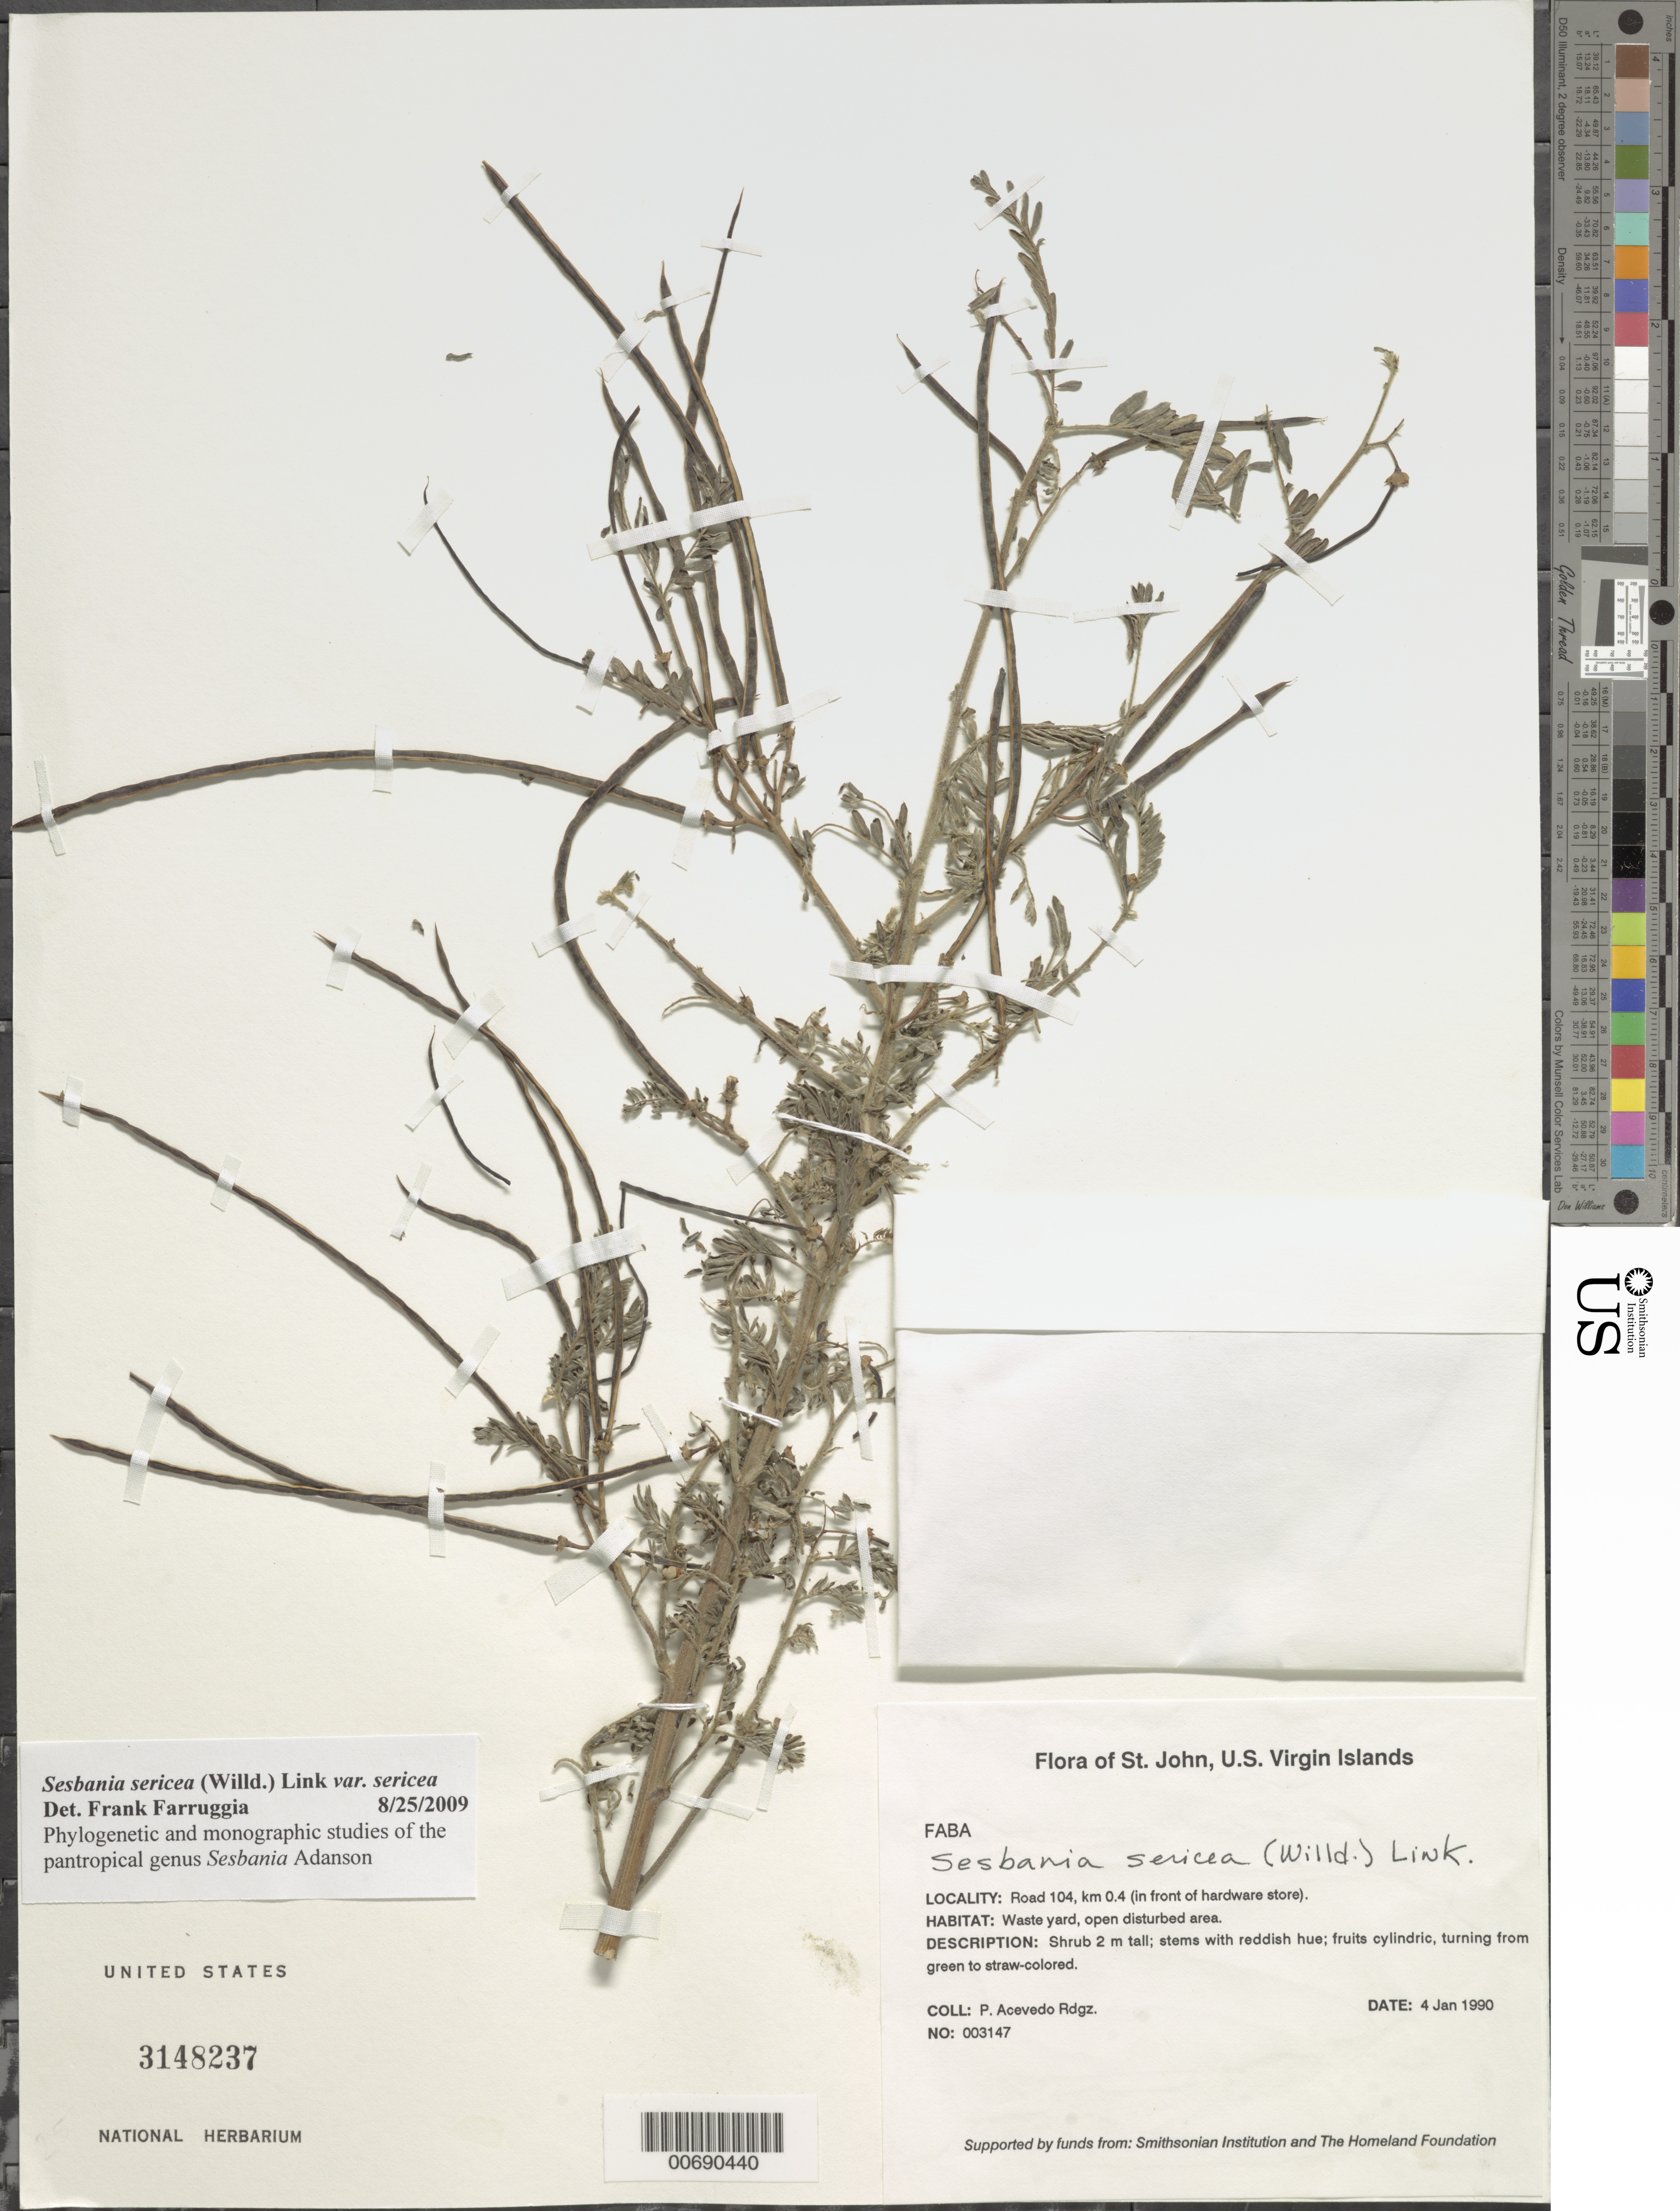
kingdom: Plantae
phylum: Tracheophyta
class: Magnoliopsida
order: Fabales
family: Fabaceae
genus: Sesbania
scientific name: Sesbania sericea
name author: (Willd.) Link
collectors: P. Acevedo-Rodr.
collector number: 3147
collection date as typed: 04 Jan 1990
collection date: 1990-01-04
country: U.S. Virgin Islands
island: St. John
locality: Cruz Bay Quarter; Road 104, km 0.4 (in front of hardware store).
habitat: Waste yard, open disturbed area.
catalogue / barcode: US 3148237